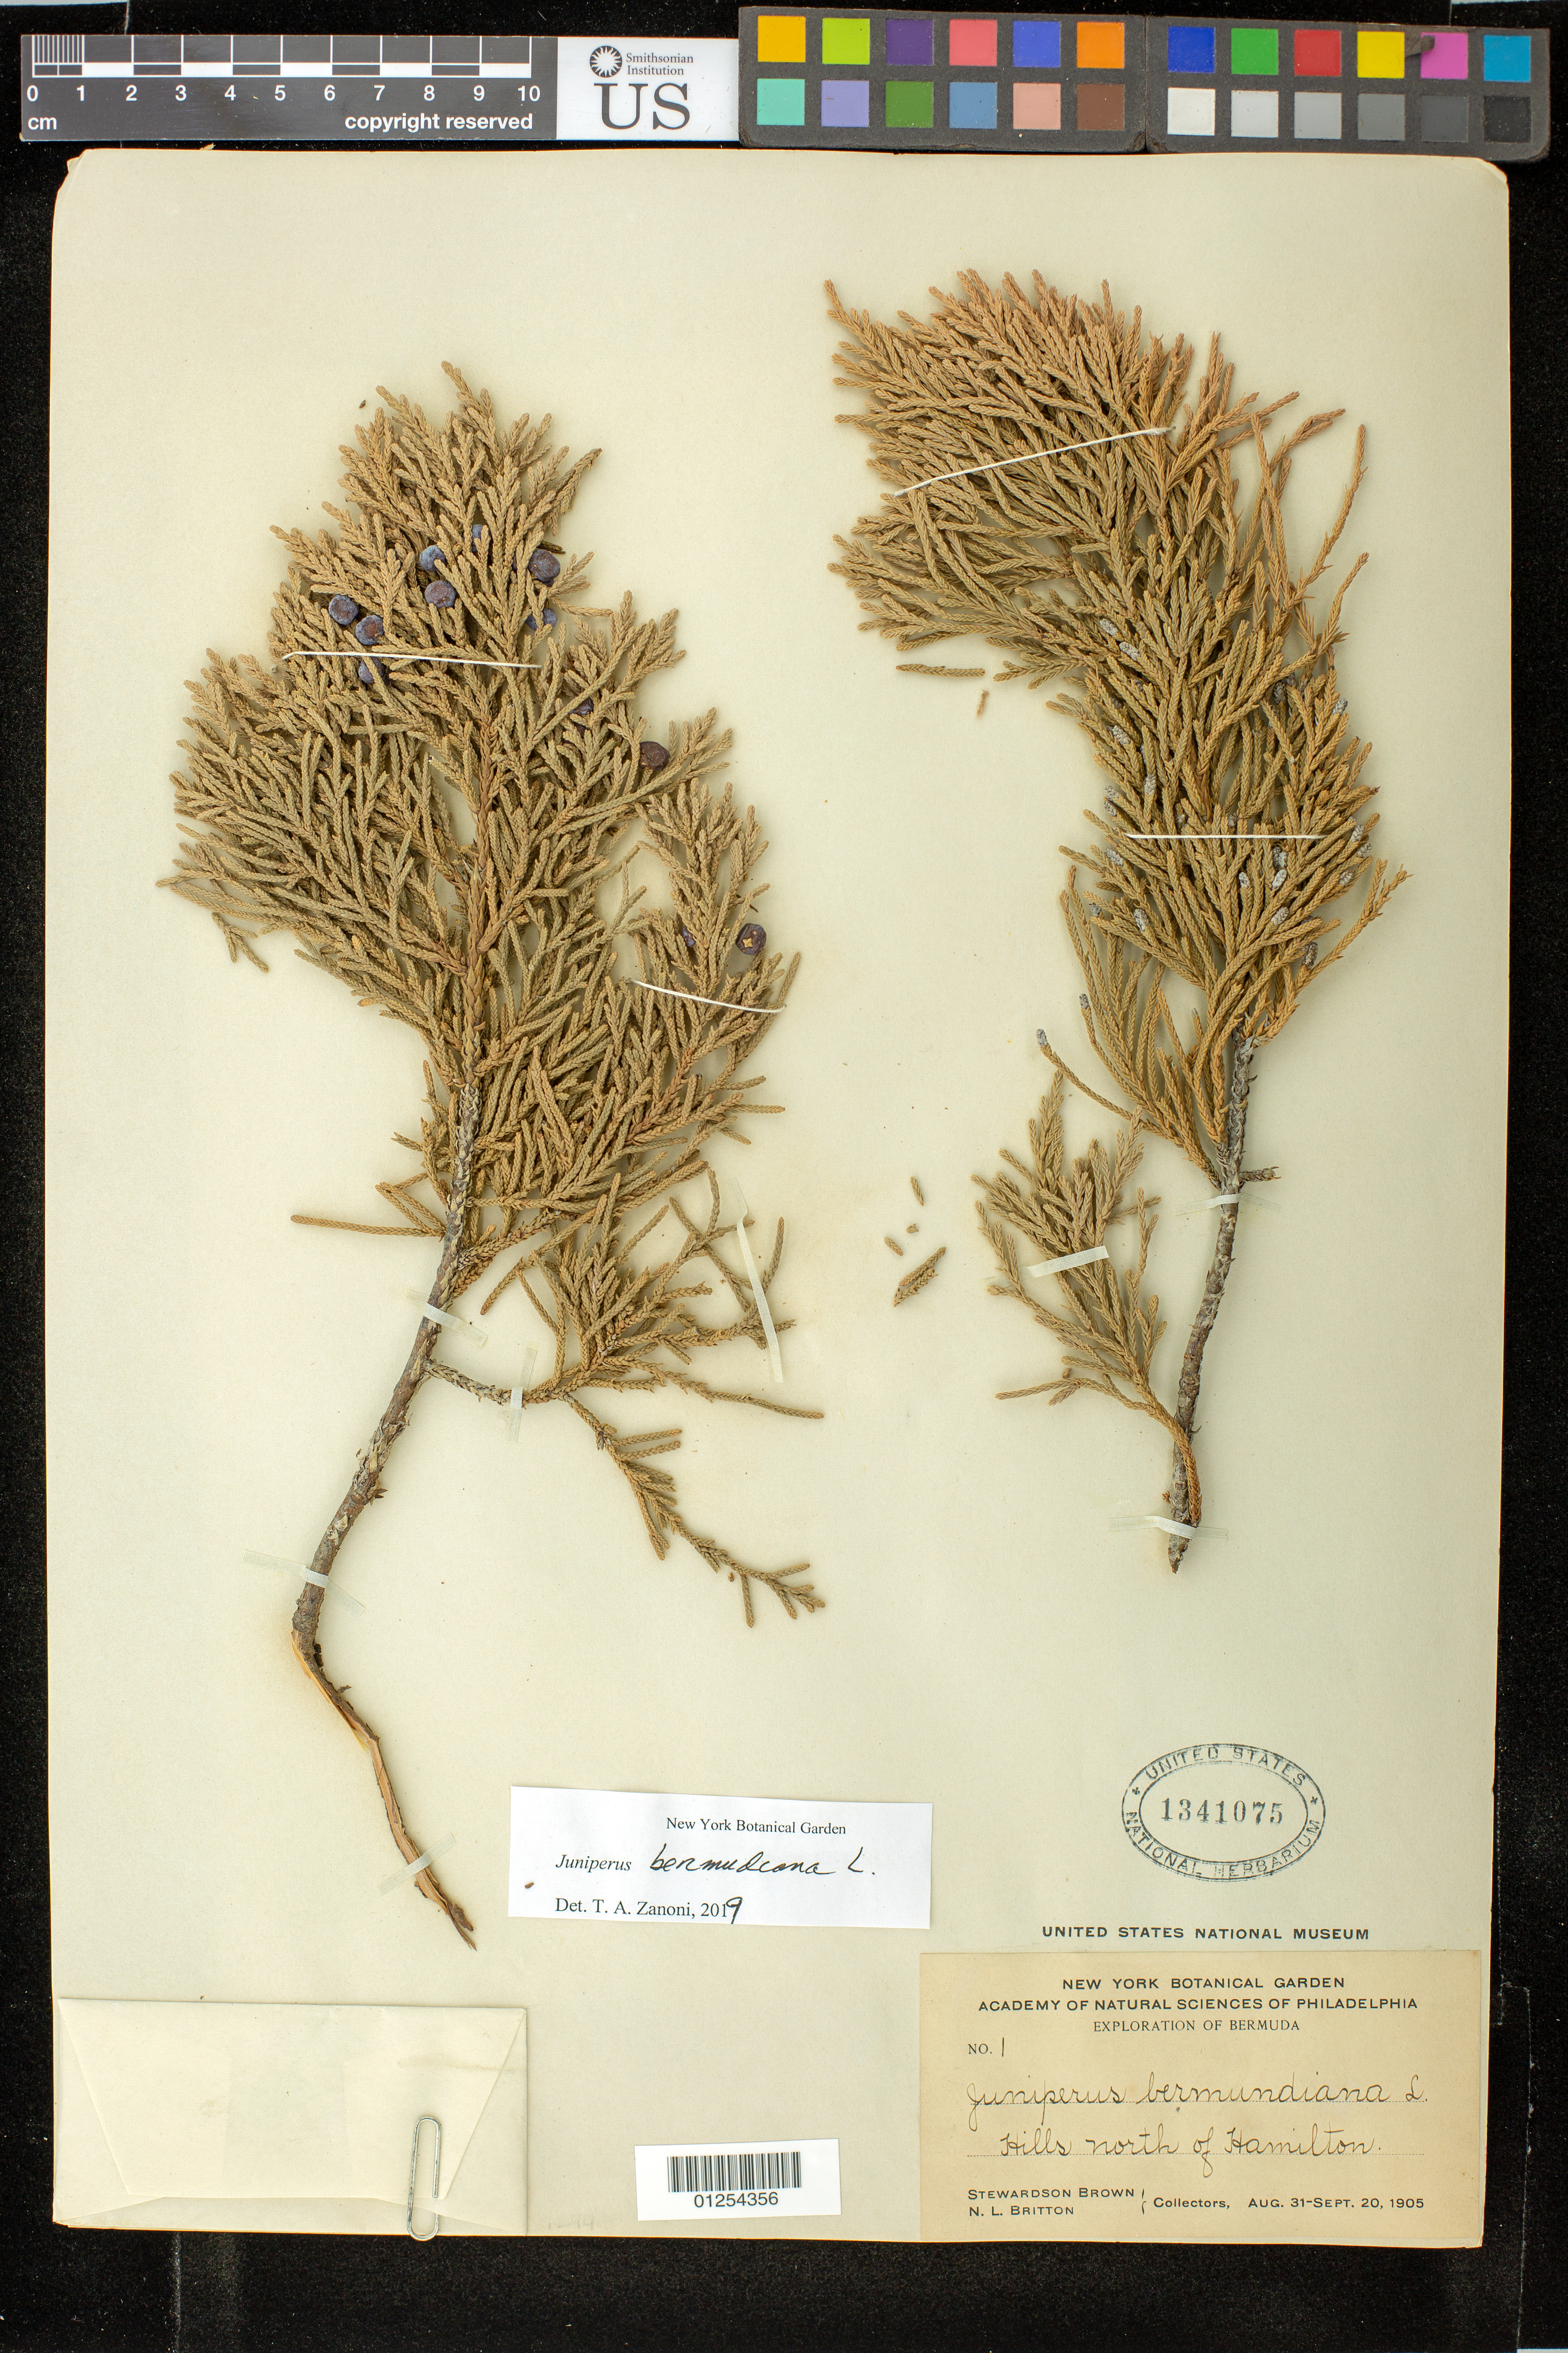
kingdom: Plantae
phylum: Tracheophyta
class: Pinopsida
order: Pinales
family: Cupressaceae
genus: Juniperus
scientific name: Juniperus bermudiana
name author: L.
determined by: Zanoni, T. A., (NY), New York Botanical Garden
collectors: S. Brown & N. Britton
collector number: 1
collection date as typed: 31 Aug 1905 to 20 Sep 1905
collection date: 1905-08-31/1905-09-20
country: Bermuda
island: Bermuda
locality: Hills north of Hamilton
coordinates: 0 N, 0 E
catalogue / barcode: US 1341075